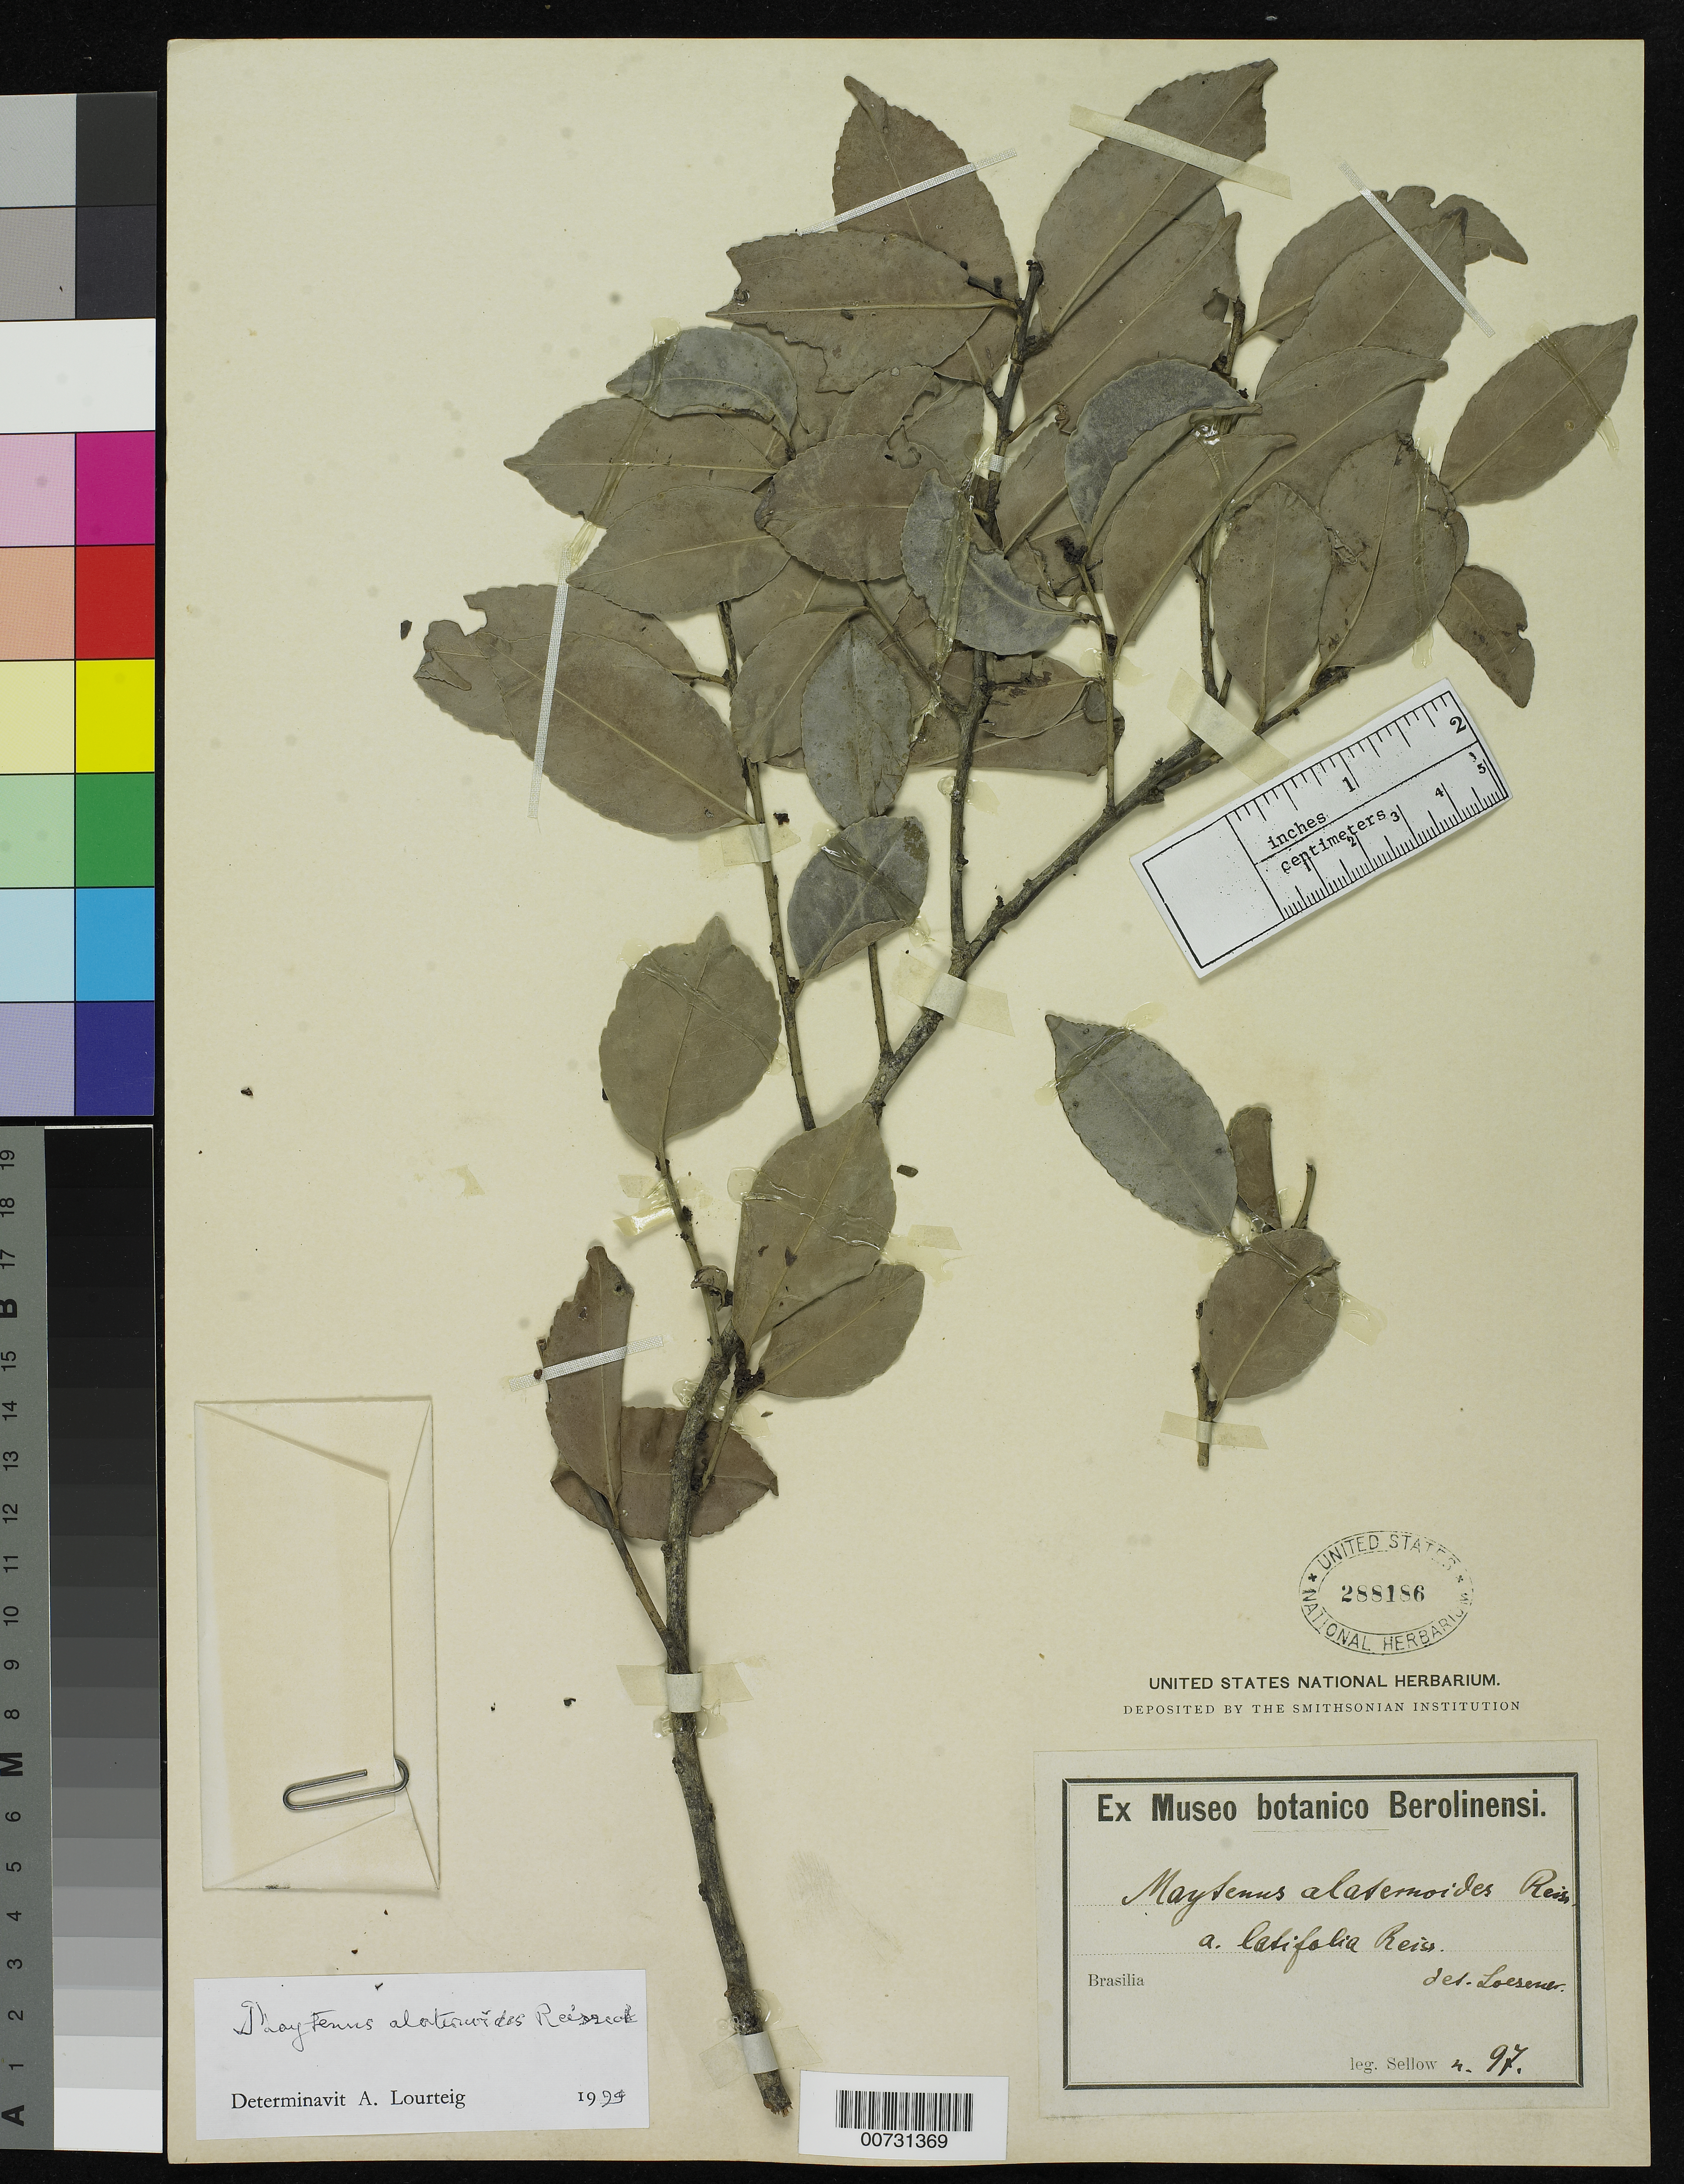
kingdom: Plantae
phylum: Tracheophyta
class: Magnoliopsida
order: Celastrales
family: Celastraceae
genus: Maytenus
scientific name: Maytenus alaternoides var. latifolia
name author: Reissek in Mart.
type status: Type Material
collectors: F. Sellow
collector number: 97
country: Brazil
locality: "Brasilia".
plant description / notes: Species originally described with two varieties, neither indicated as typical var.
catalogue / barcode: US 288186